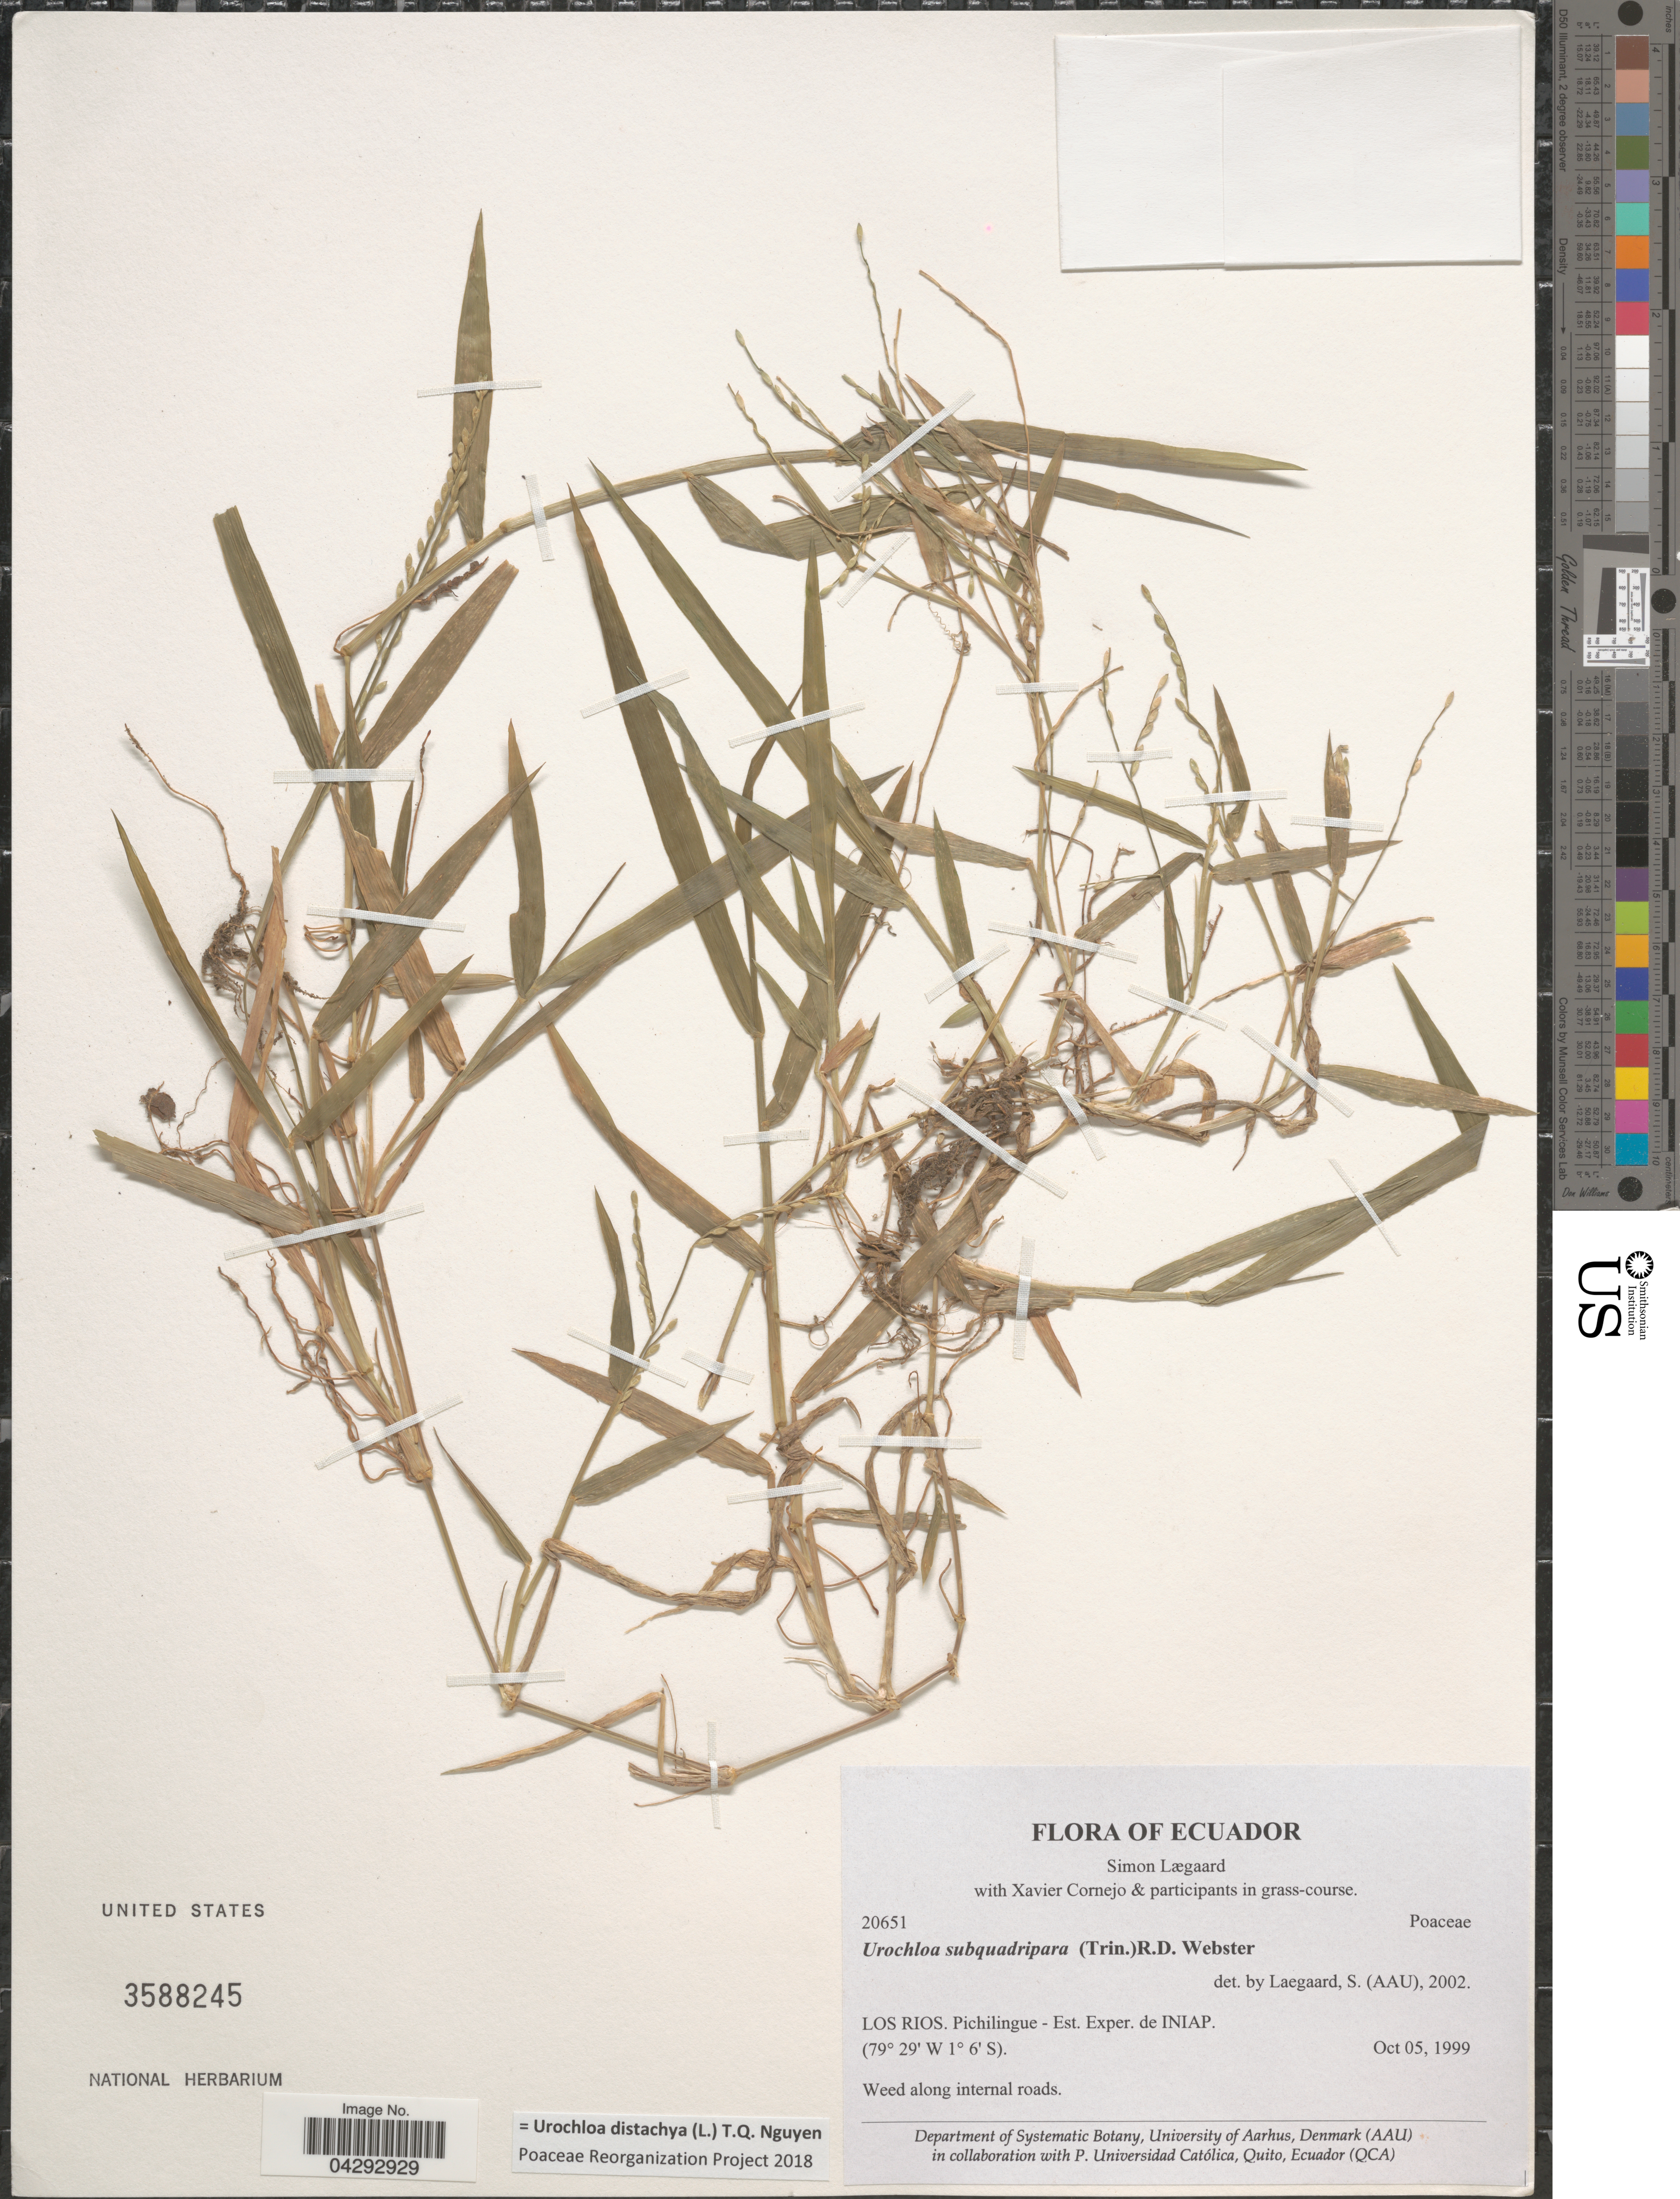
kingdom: Plantae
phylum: Tracheophyta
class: Liliopsida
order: Poales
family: Poaceae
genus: Urochloa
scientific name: Urochloa distachya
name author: (L.) T.Q. Nguyen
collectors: S. Lægaard & X. F. Cornejo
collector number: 20651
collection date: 1999-10-05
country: Ecuador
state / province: Los Ríos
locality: Pichilingue - Est Exper. de INIAP. Weed along internal roads.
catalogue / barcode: US 3588245